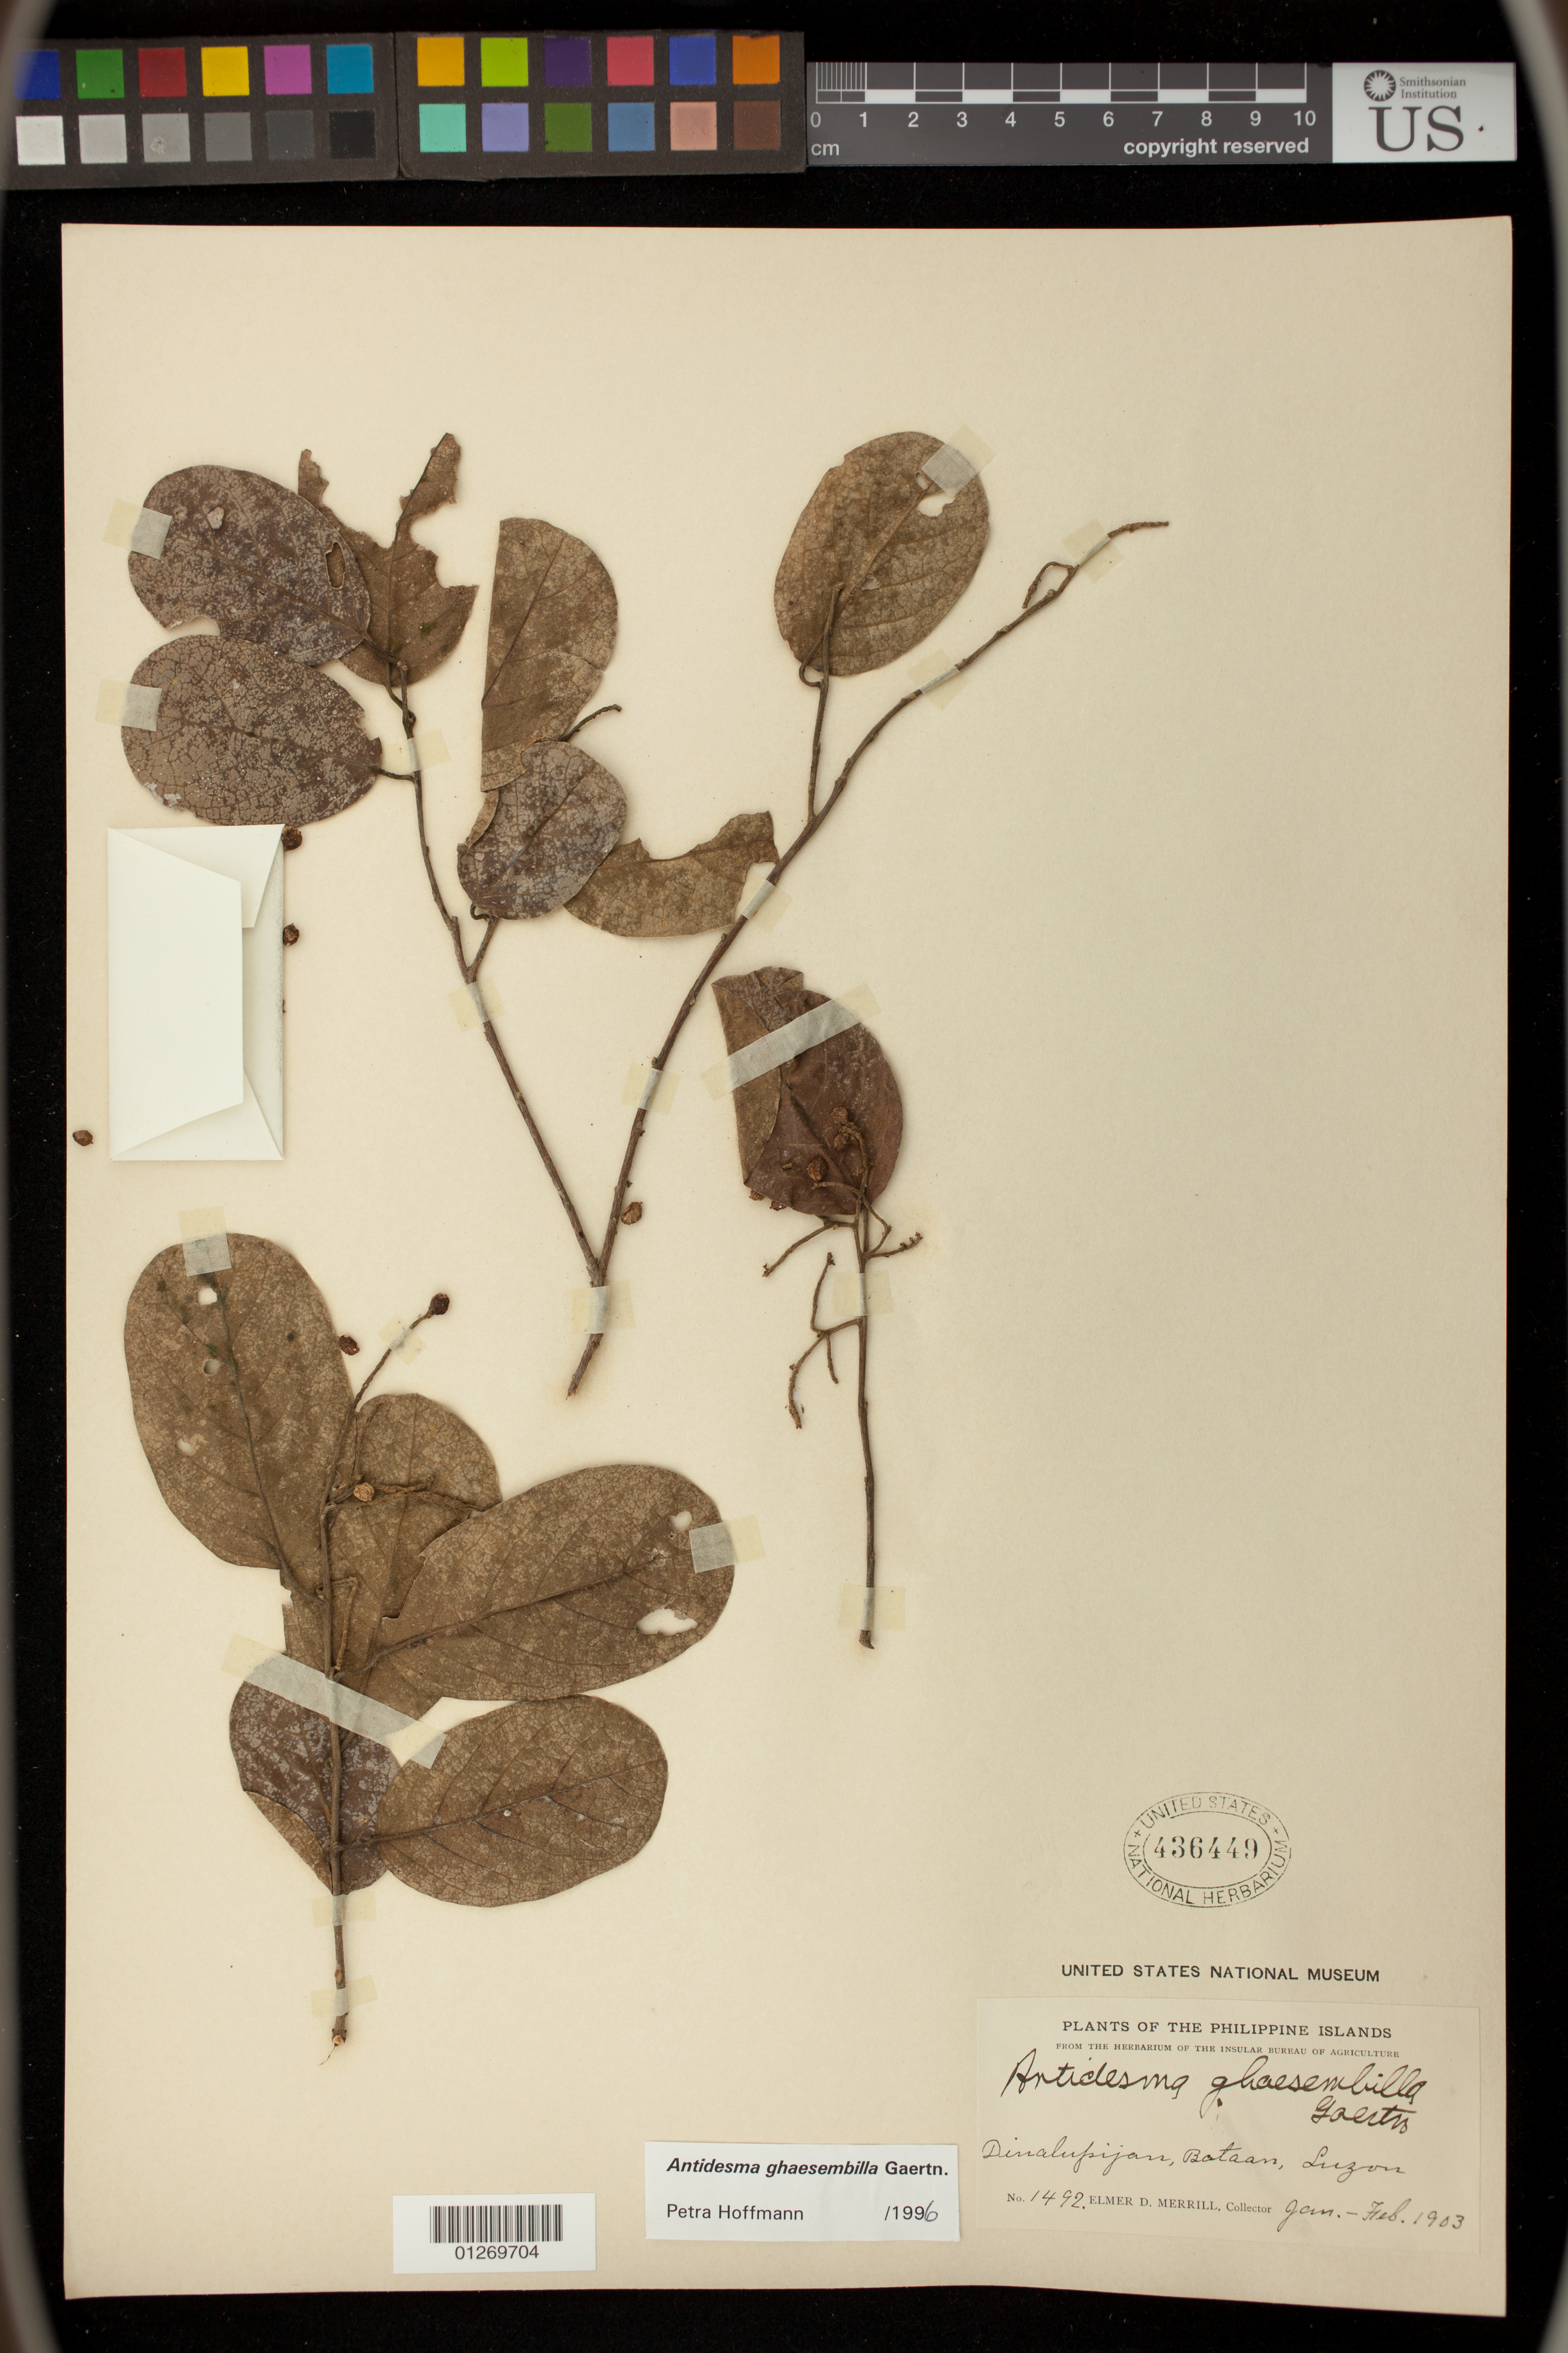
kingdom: Plantae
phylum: Tracheophyta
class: Magnoliopsida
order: Malpighiales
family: Phyllanthaceae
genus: Antidesma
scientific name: Antidesma ghaesembilla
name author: Gaertn.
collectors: E. D. Merrill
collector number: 1492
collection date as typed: Jan 1903 to -- Feb 1903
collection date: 1903-01/1903-02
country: Philippines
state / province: Central Luzon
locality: Dinalupijan, Bataan, Luzon.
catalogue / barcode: US 436449